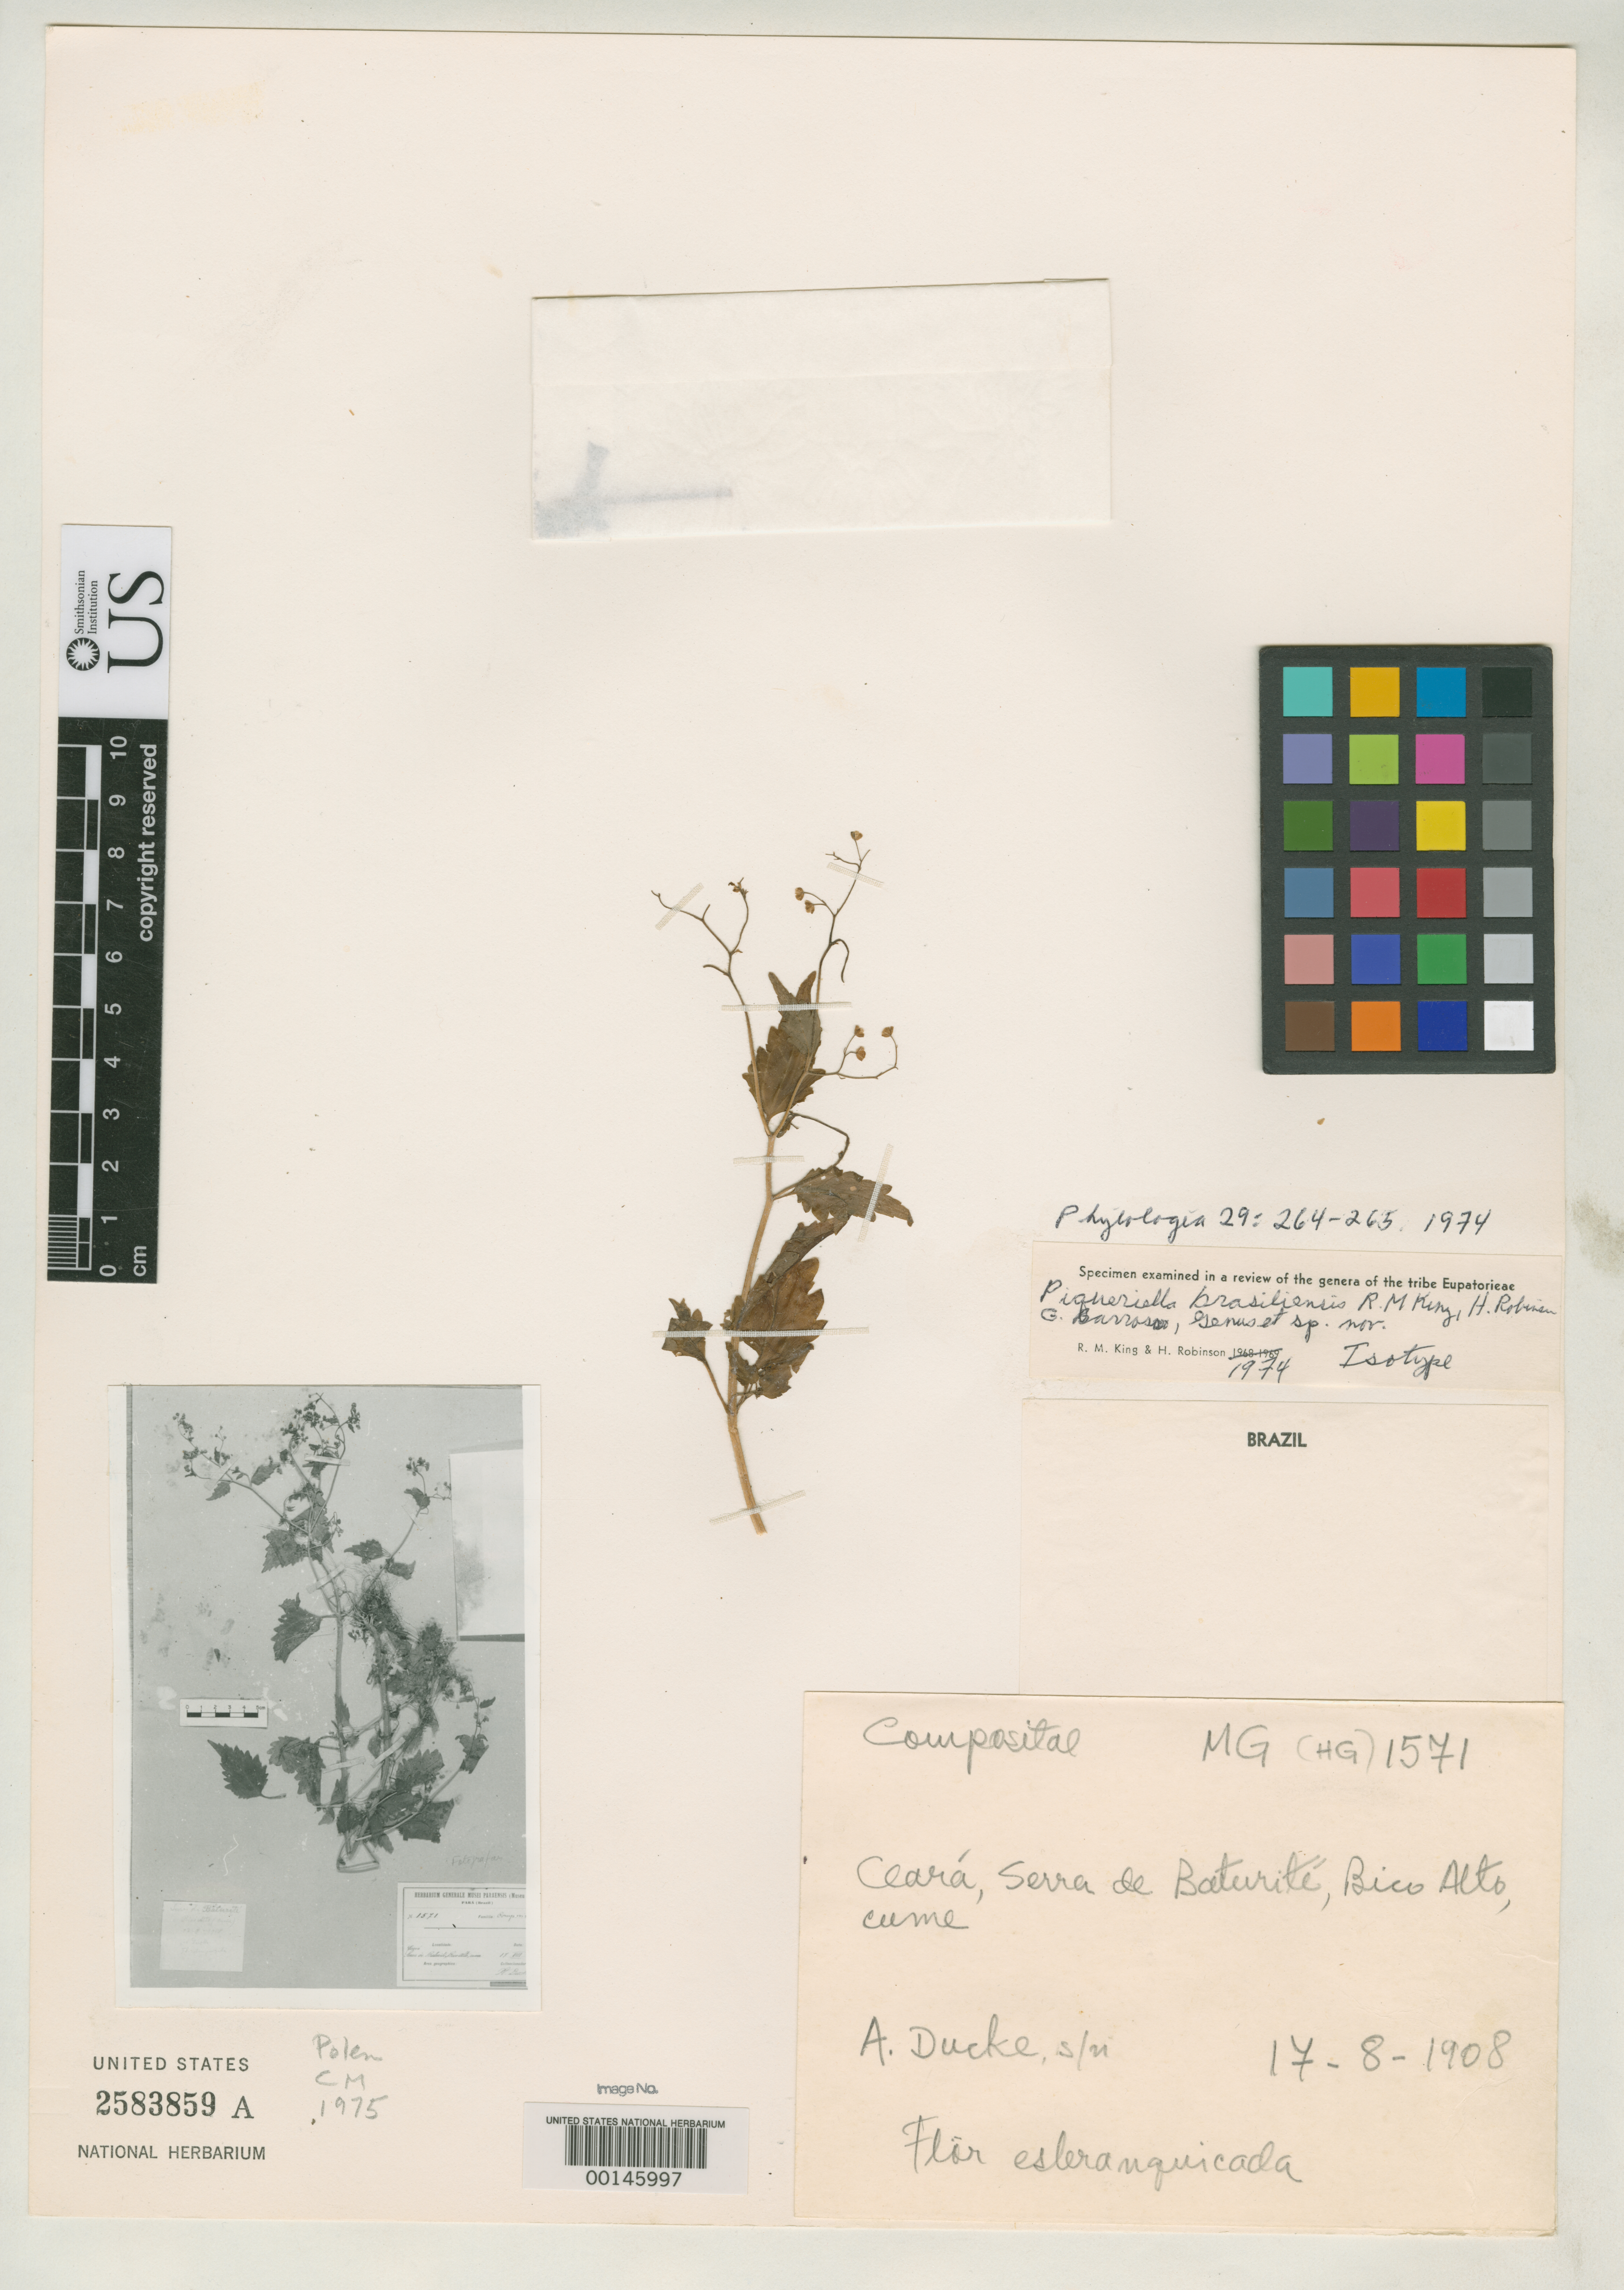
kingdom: Plantae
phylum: Tracheophyta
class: Magnoliopsida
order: Asterales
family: Asteraceae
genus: Piqueriella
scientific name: Piqueriella brasiliensis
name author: R.M. King & H. Rob.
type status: Isotype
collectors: A. Ducke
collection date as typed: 17 Aug 1908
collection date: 1908-08-17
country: Brazil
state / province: Ceará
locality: Serra de Baturite, Bico Alto.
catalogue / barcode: US 2583859A